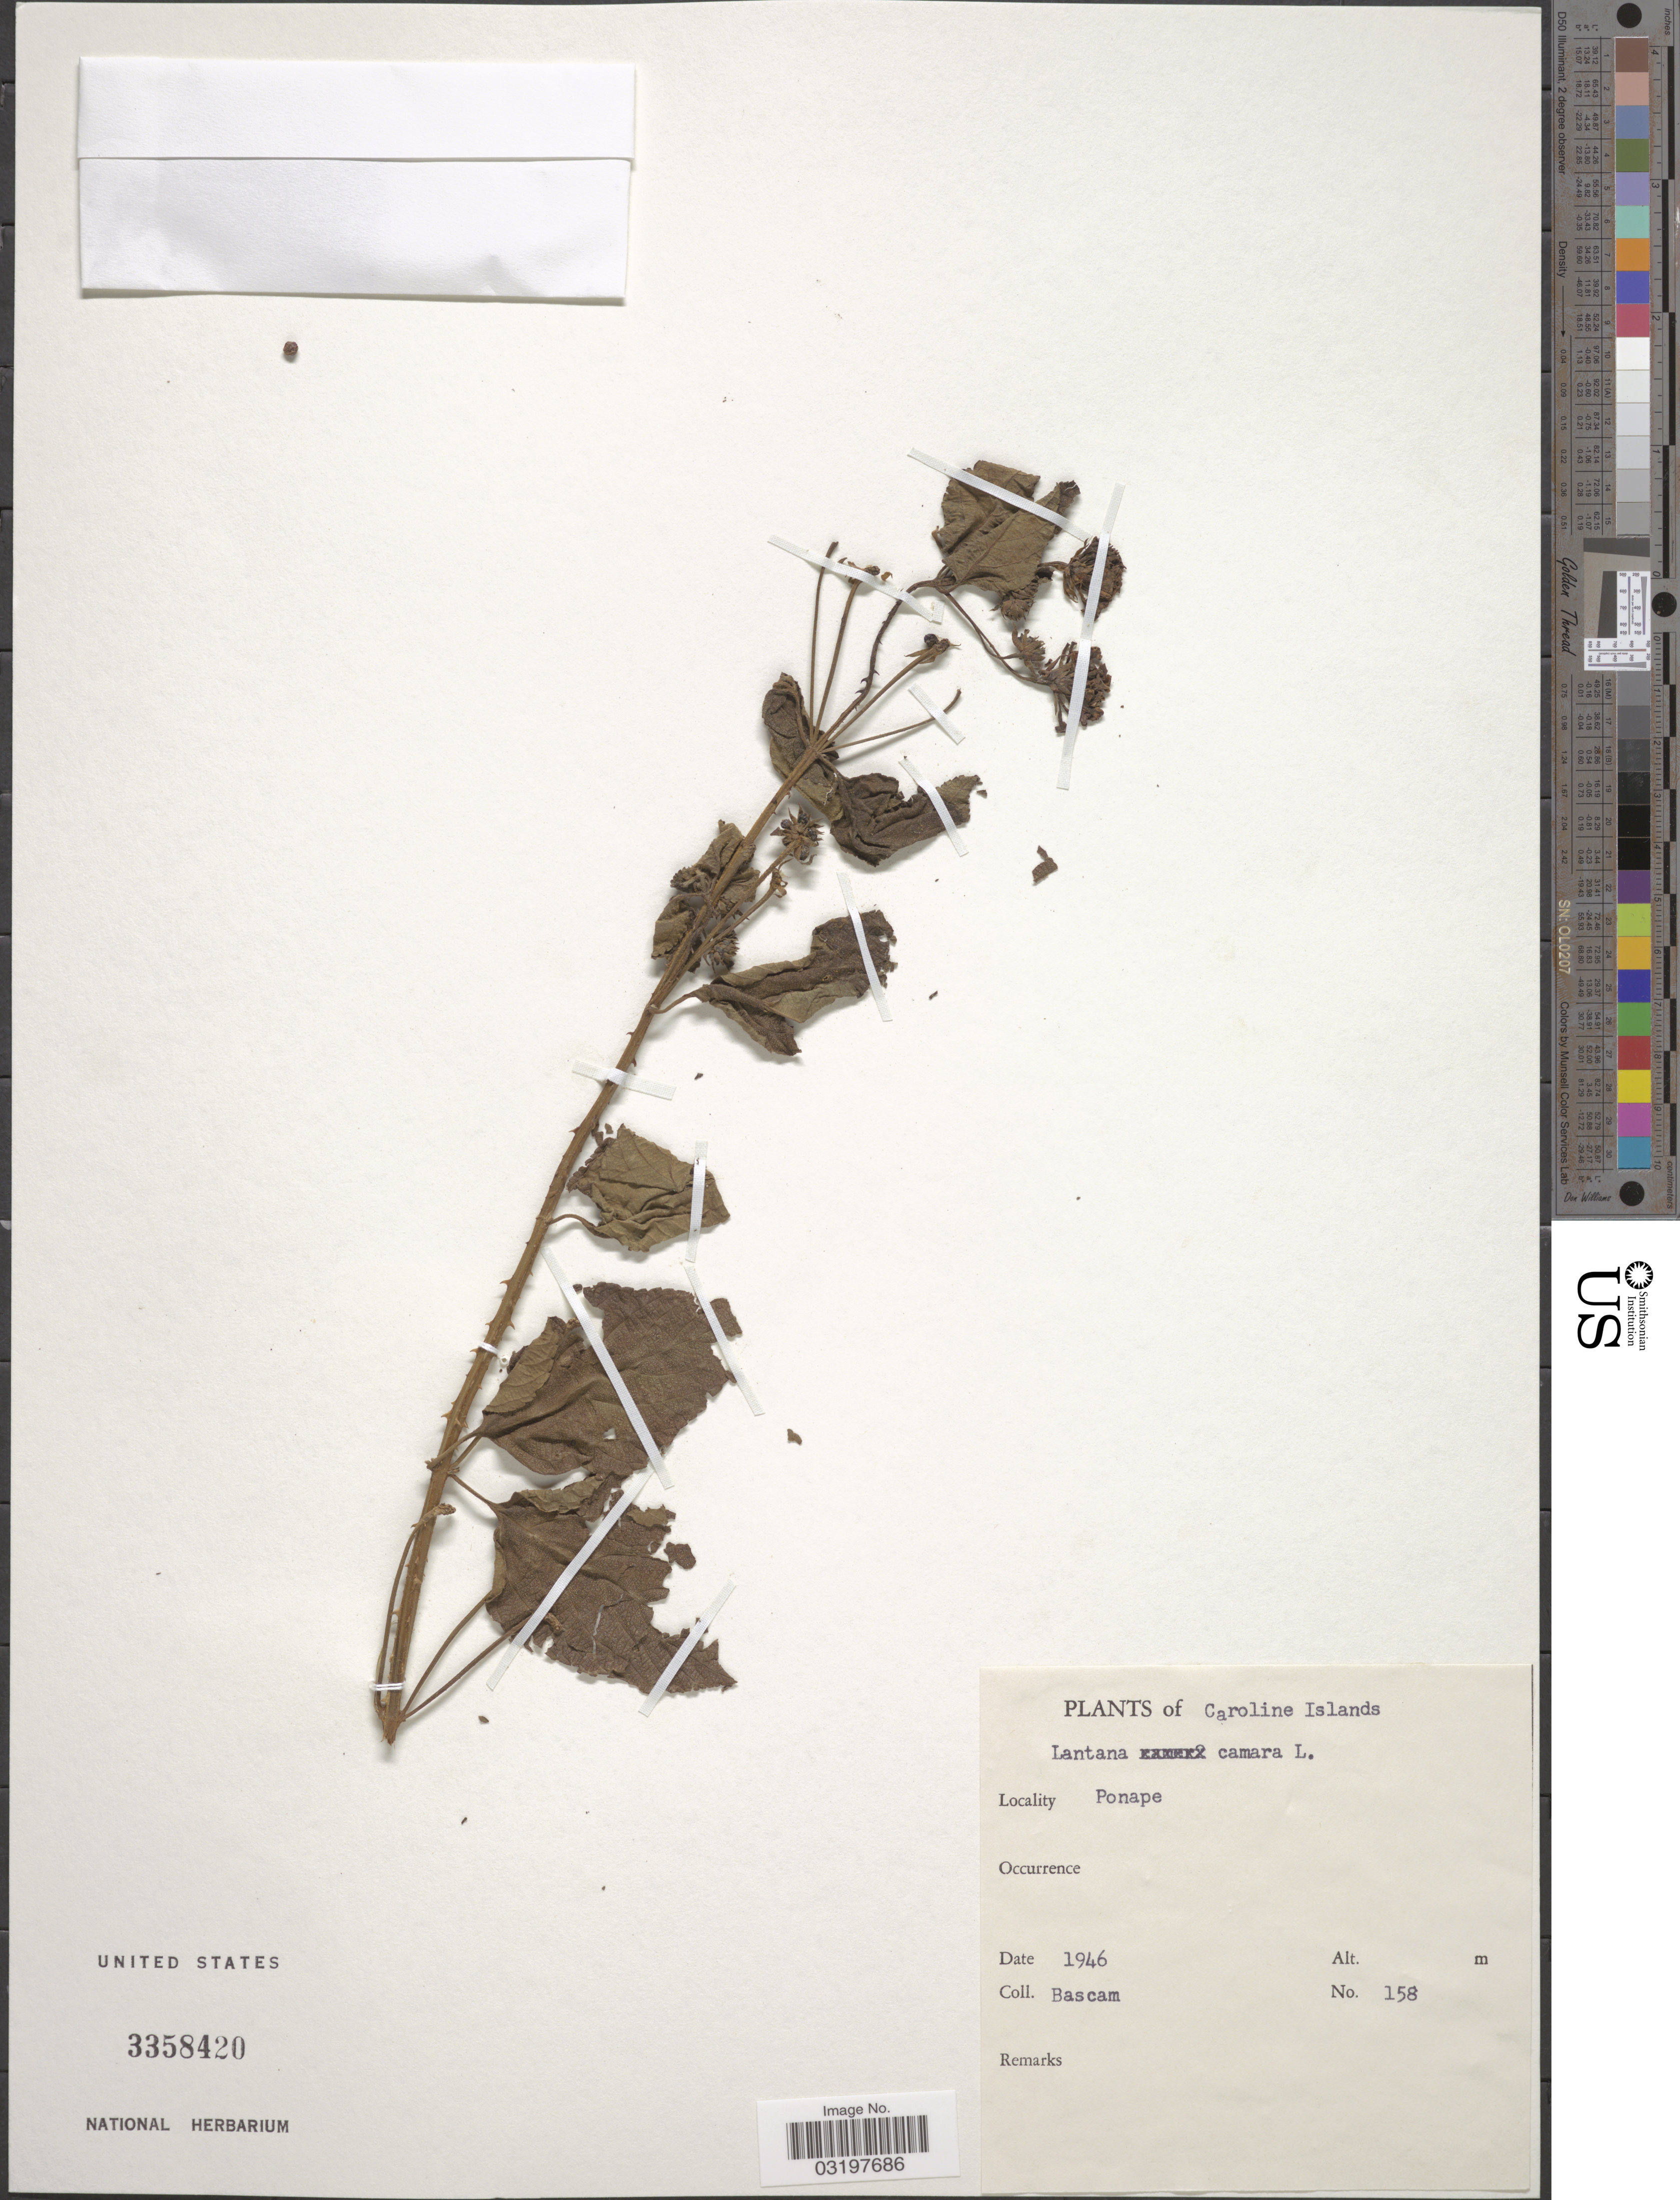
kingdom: Plantae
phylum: Tracheophyta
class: Magnoliopsida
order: Lamiales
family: Verbenaceae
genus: Lantana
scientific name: Lantana camara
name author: L.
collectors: Bascam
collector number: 158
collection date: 1946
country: Micronesia, Federated States of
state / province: Pohnpei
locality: Caroline Islands, Ponape.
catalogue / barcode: US 3358420